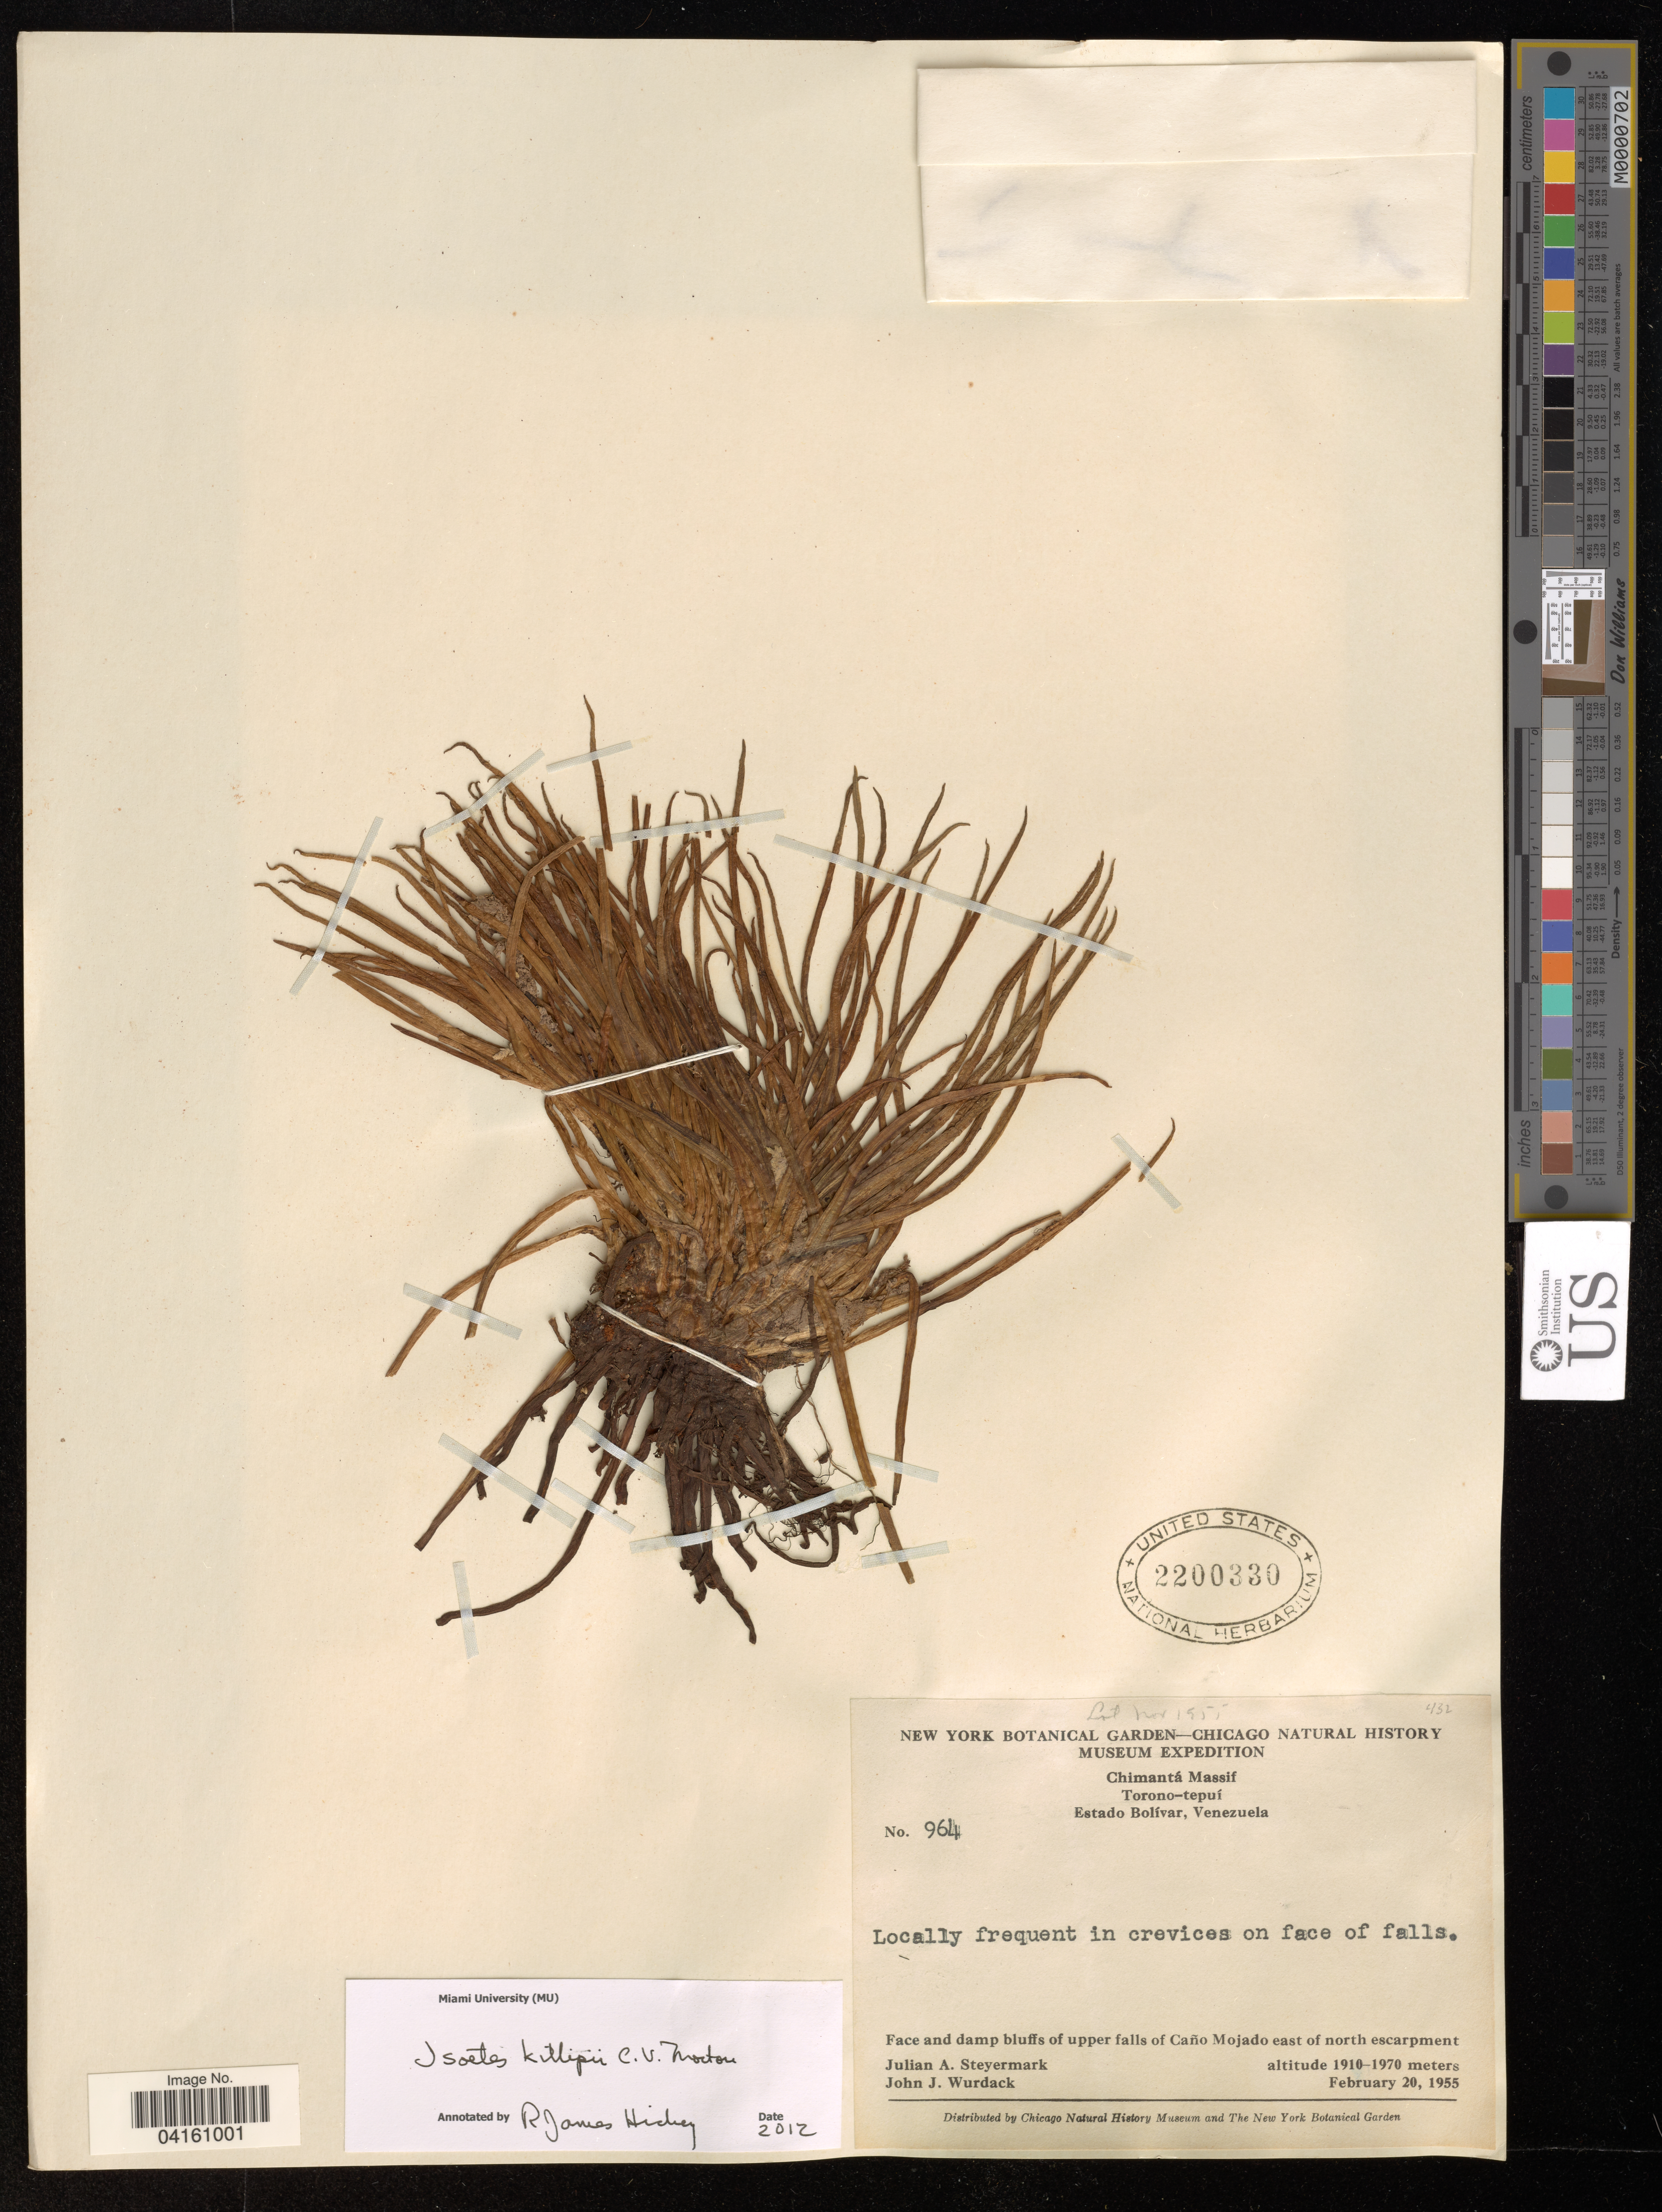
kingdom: Plantae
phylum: Tracheophyta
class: Lycopodiopsida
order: Isoetales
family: Isoetaceae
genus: Isoetes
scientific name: Isoetes killipii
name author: C.V. Morton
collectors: J. Steyermark & J. J. Wurdack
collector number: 964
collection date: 1955-02-20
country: Venezuela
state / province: Bolivar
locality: Chimantá Massif. Torono-tepuí. Face and damp bluffs of upper falls of Caño Mojado east of north escarpment.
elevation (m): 1910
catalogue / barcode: US 2200330